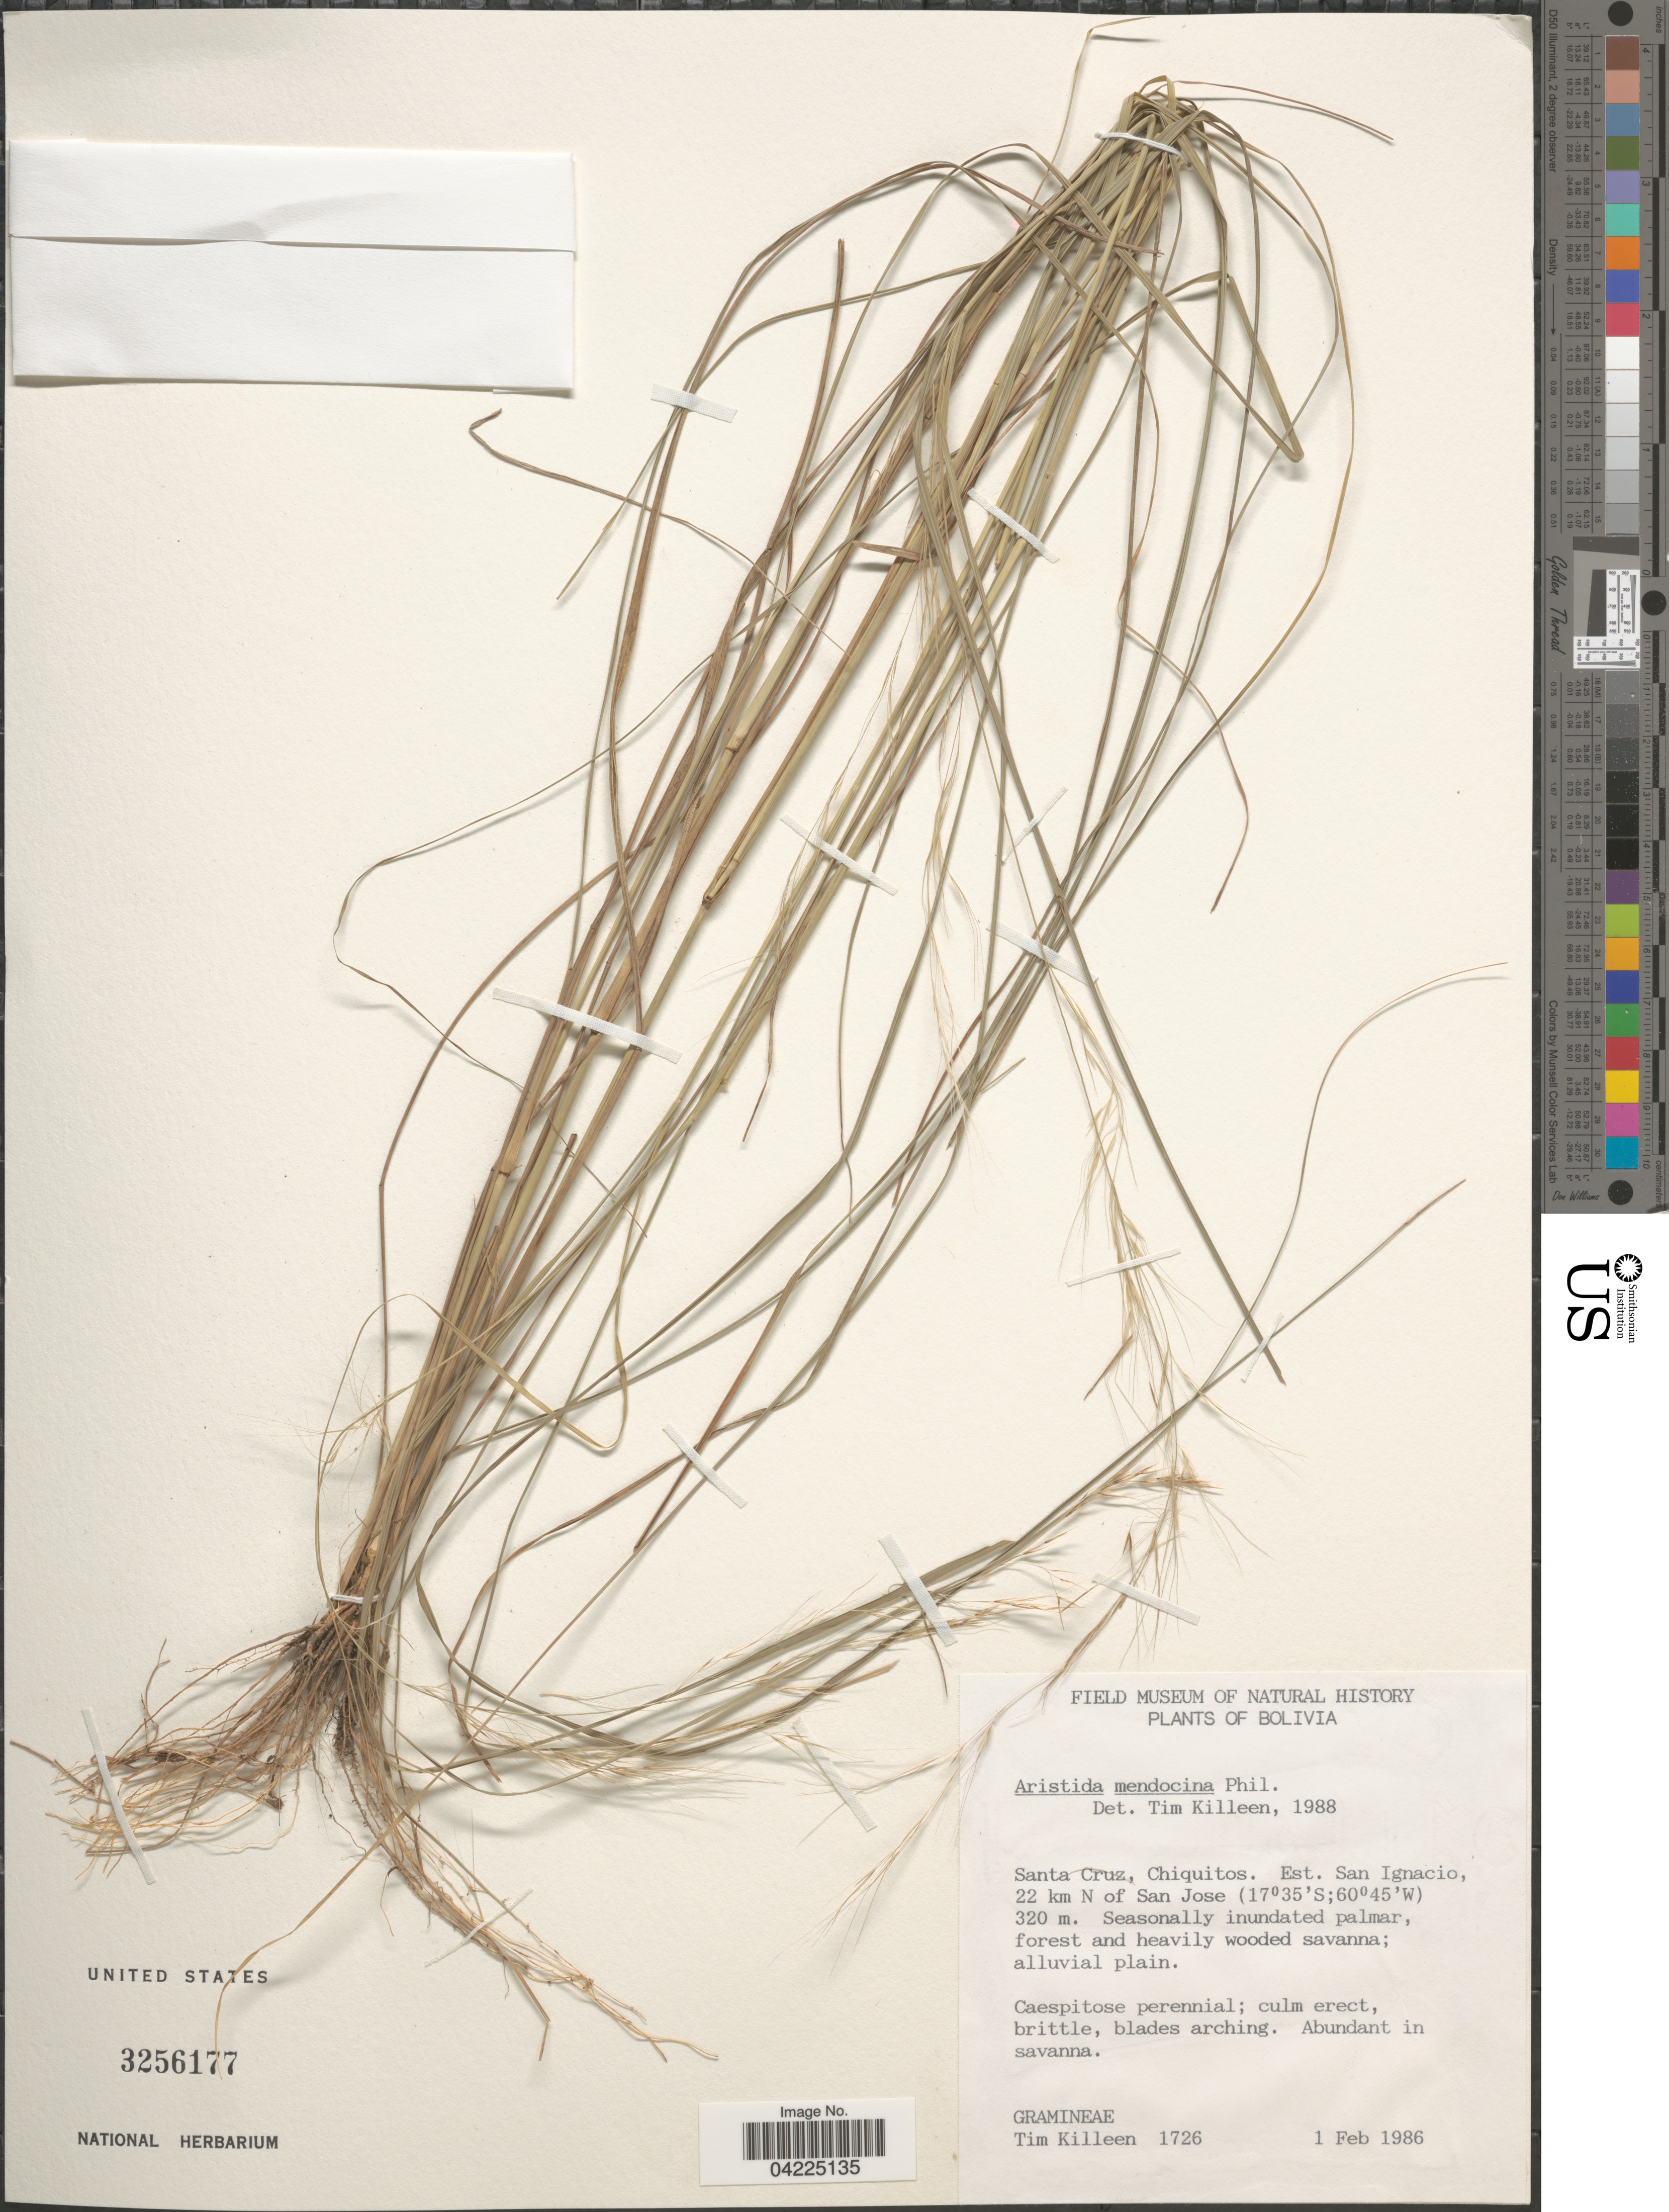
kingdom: Plantae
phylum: Tracheophyta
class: Liliopsida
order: Poales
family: Poaceae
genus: Aristida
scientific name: Aristida mendocina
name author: Phil.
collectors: T. J. Killeen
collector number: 1726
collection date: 1986-02-01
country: Bolivia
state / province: Santa Cruz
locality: Chiquitos. Est. San Ignacio, 22 km N of San Jose.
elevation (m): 320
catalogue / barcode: US 3256177